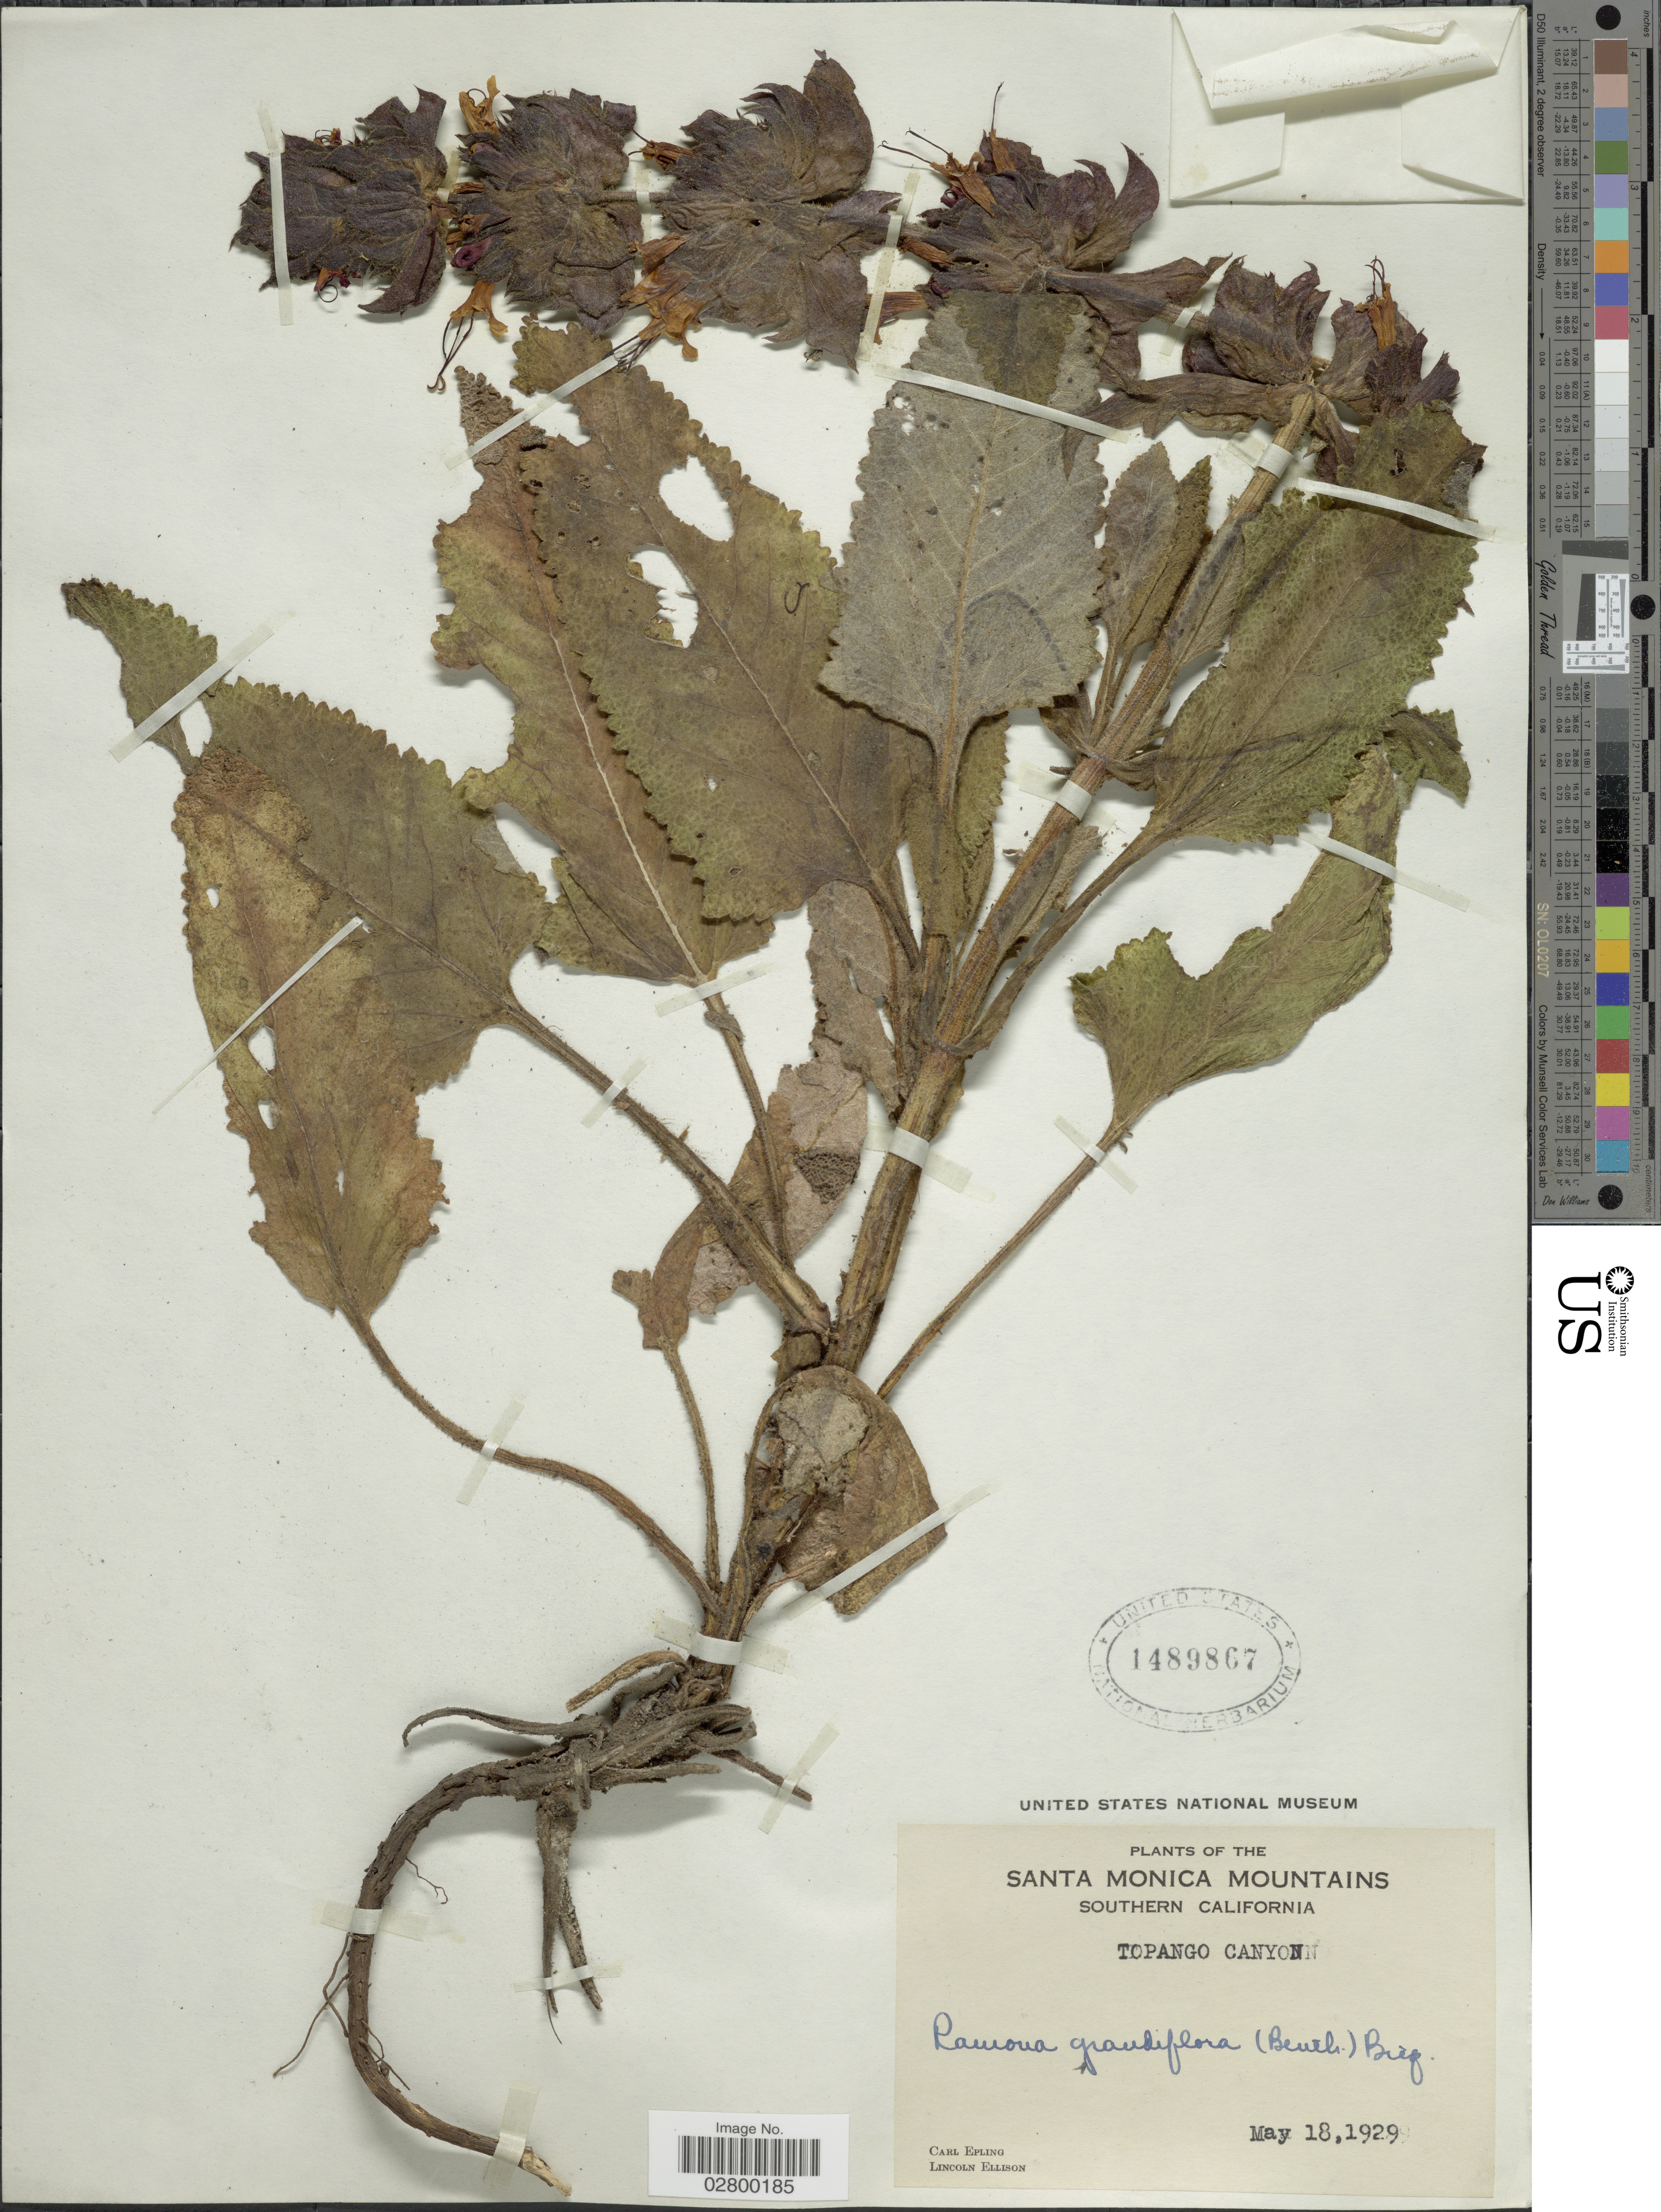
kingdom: Plantae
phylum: Tracheophyta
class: Magnoliopsida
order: Lamiales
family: Lamiaceae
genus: Salvia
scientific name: Salvia spathacea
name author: Greene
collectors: C. C. Epling & L. Ellison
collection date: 1929-05-18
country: United States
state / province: California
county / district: Los Angeles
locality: Santa Monica Mountains, Southern California, Topango Canyon.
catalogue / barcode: US 1489867